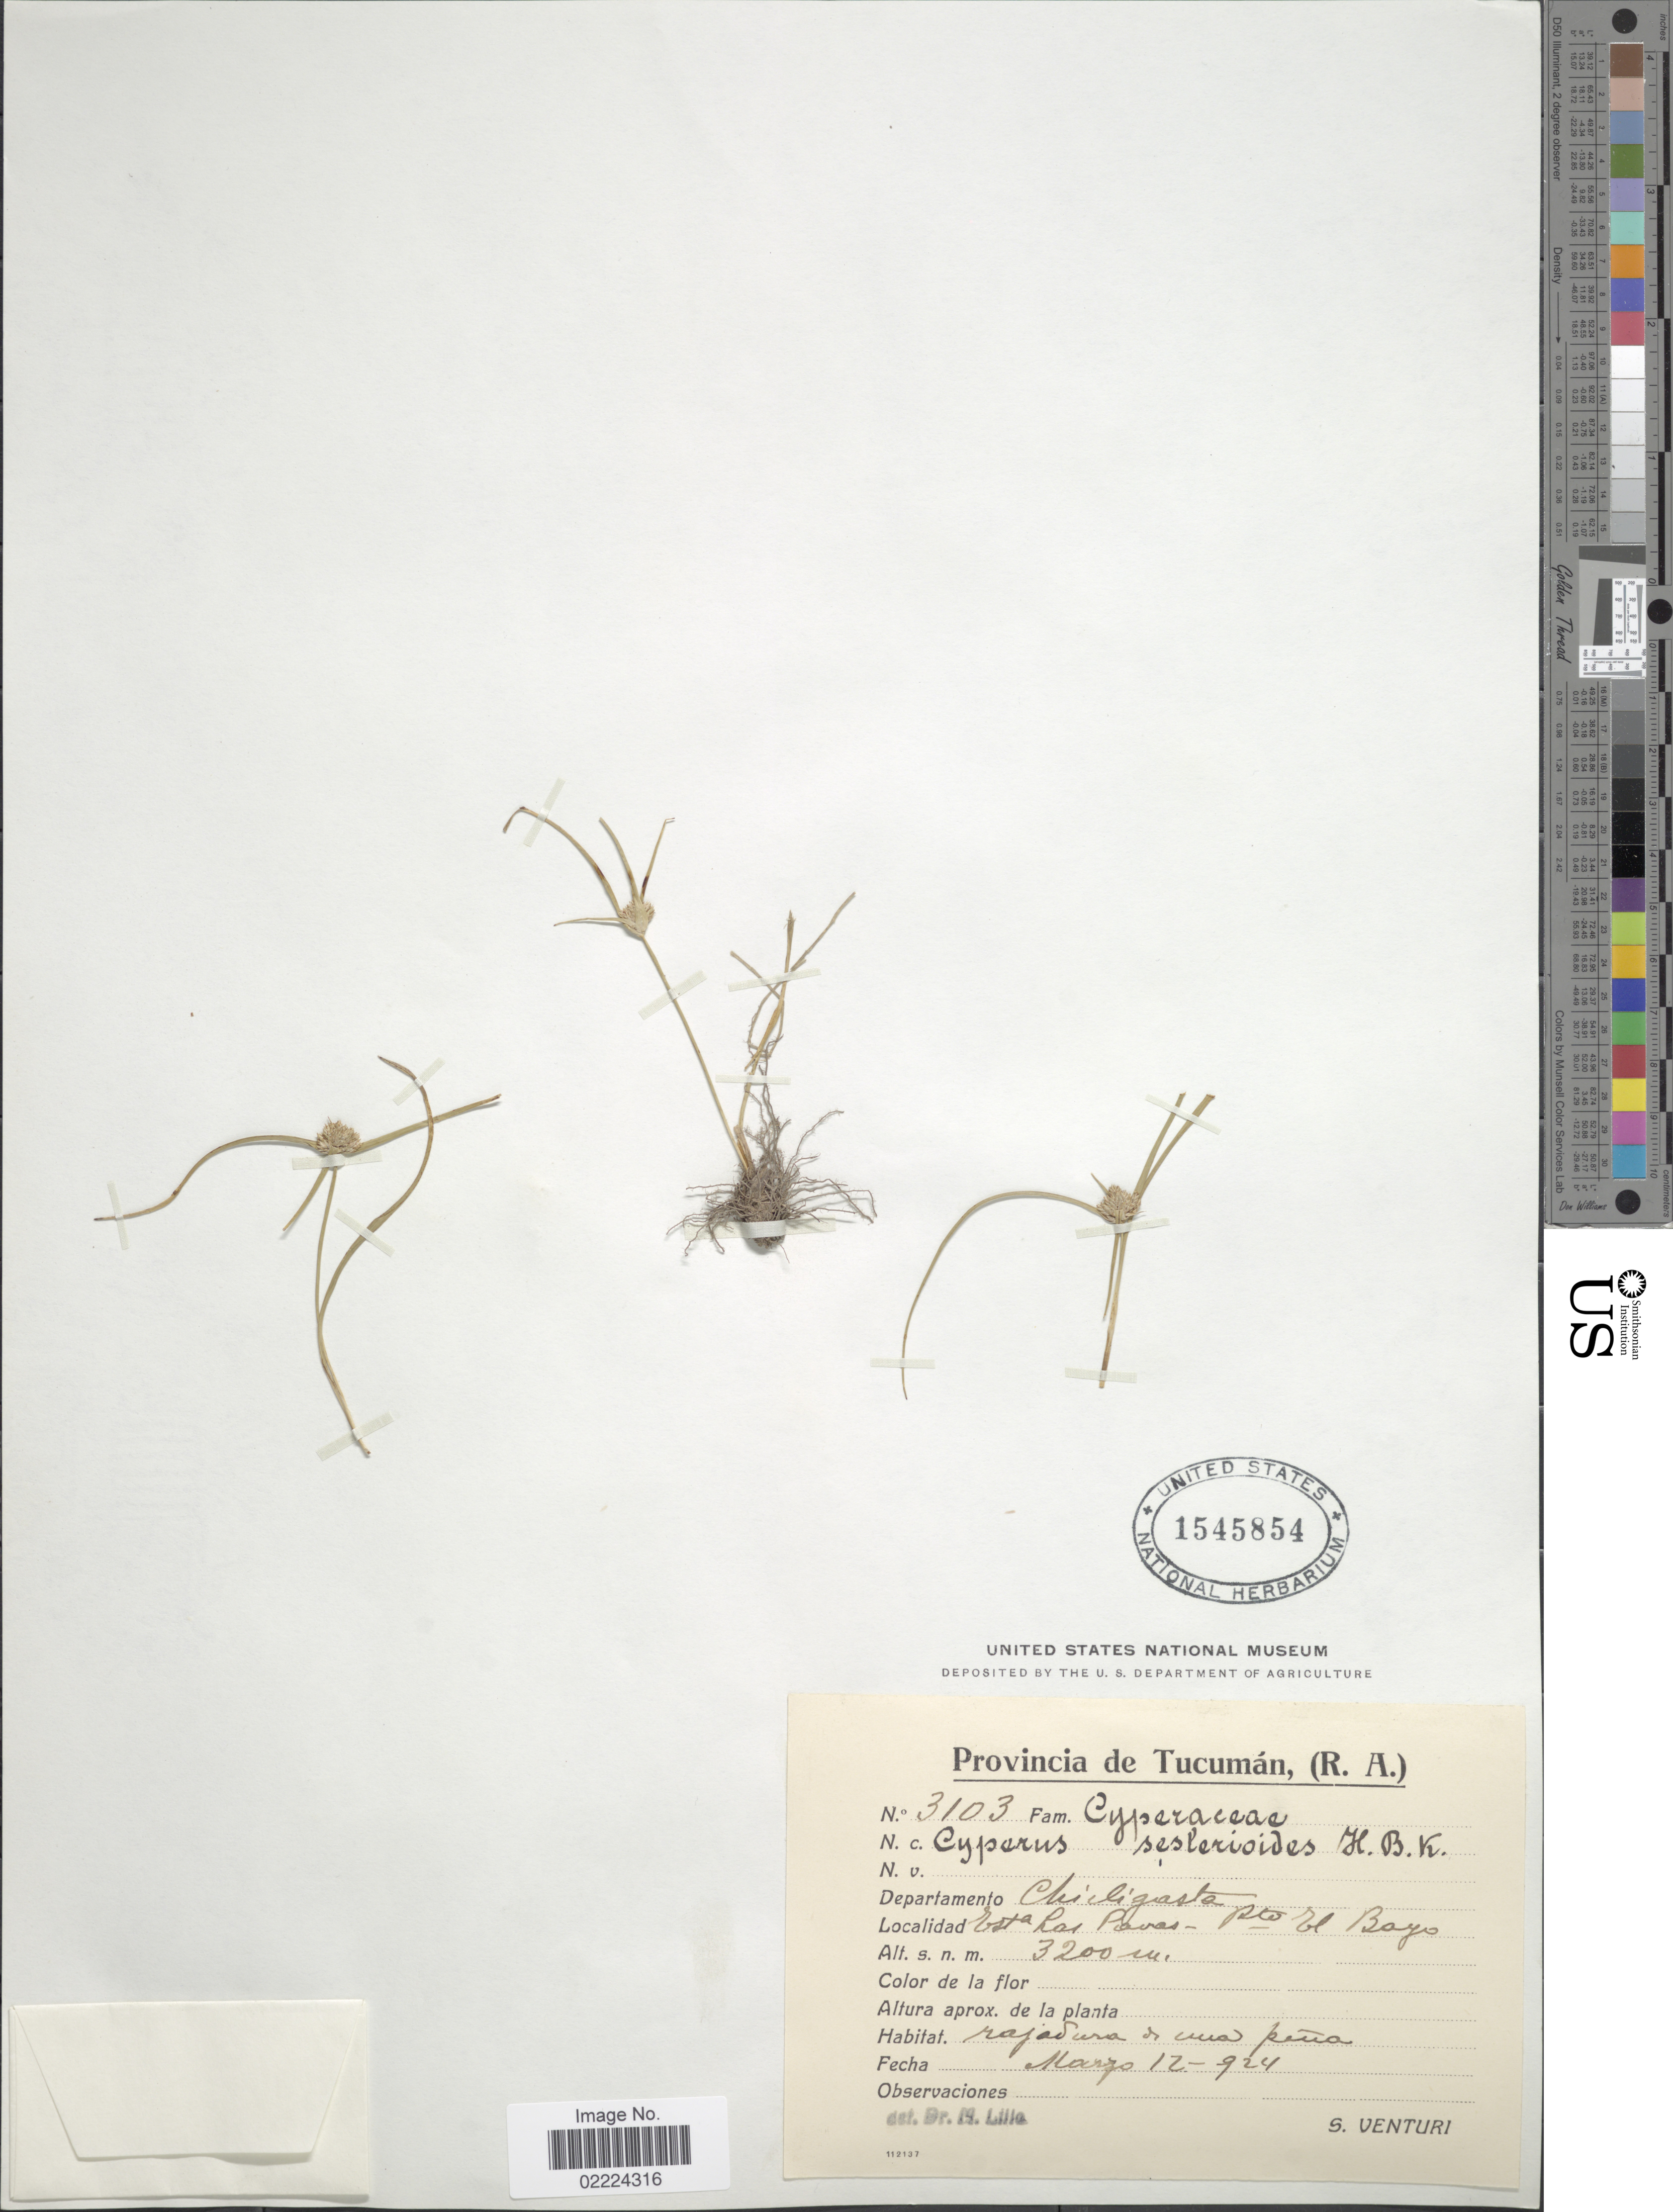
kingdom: Plantae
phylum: Tracheophyta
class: Liliopsida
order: Poales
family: Cyperaceae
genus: Cyperus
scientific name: Cyperus seslerioides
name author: Kunth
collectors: S. Venturi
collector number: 3103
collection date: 1924-03-12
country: Argentina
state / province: Tucuman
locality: (R.A.) Departamento Chicligasta, Esta. Las Pavas, Pto El Bayo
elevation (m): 3200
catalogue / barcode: US 1545854